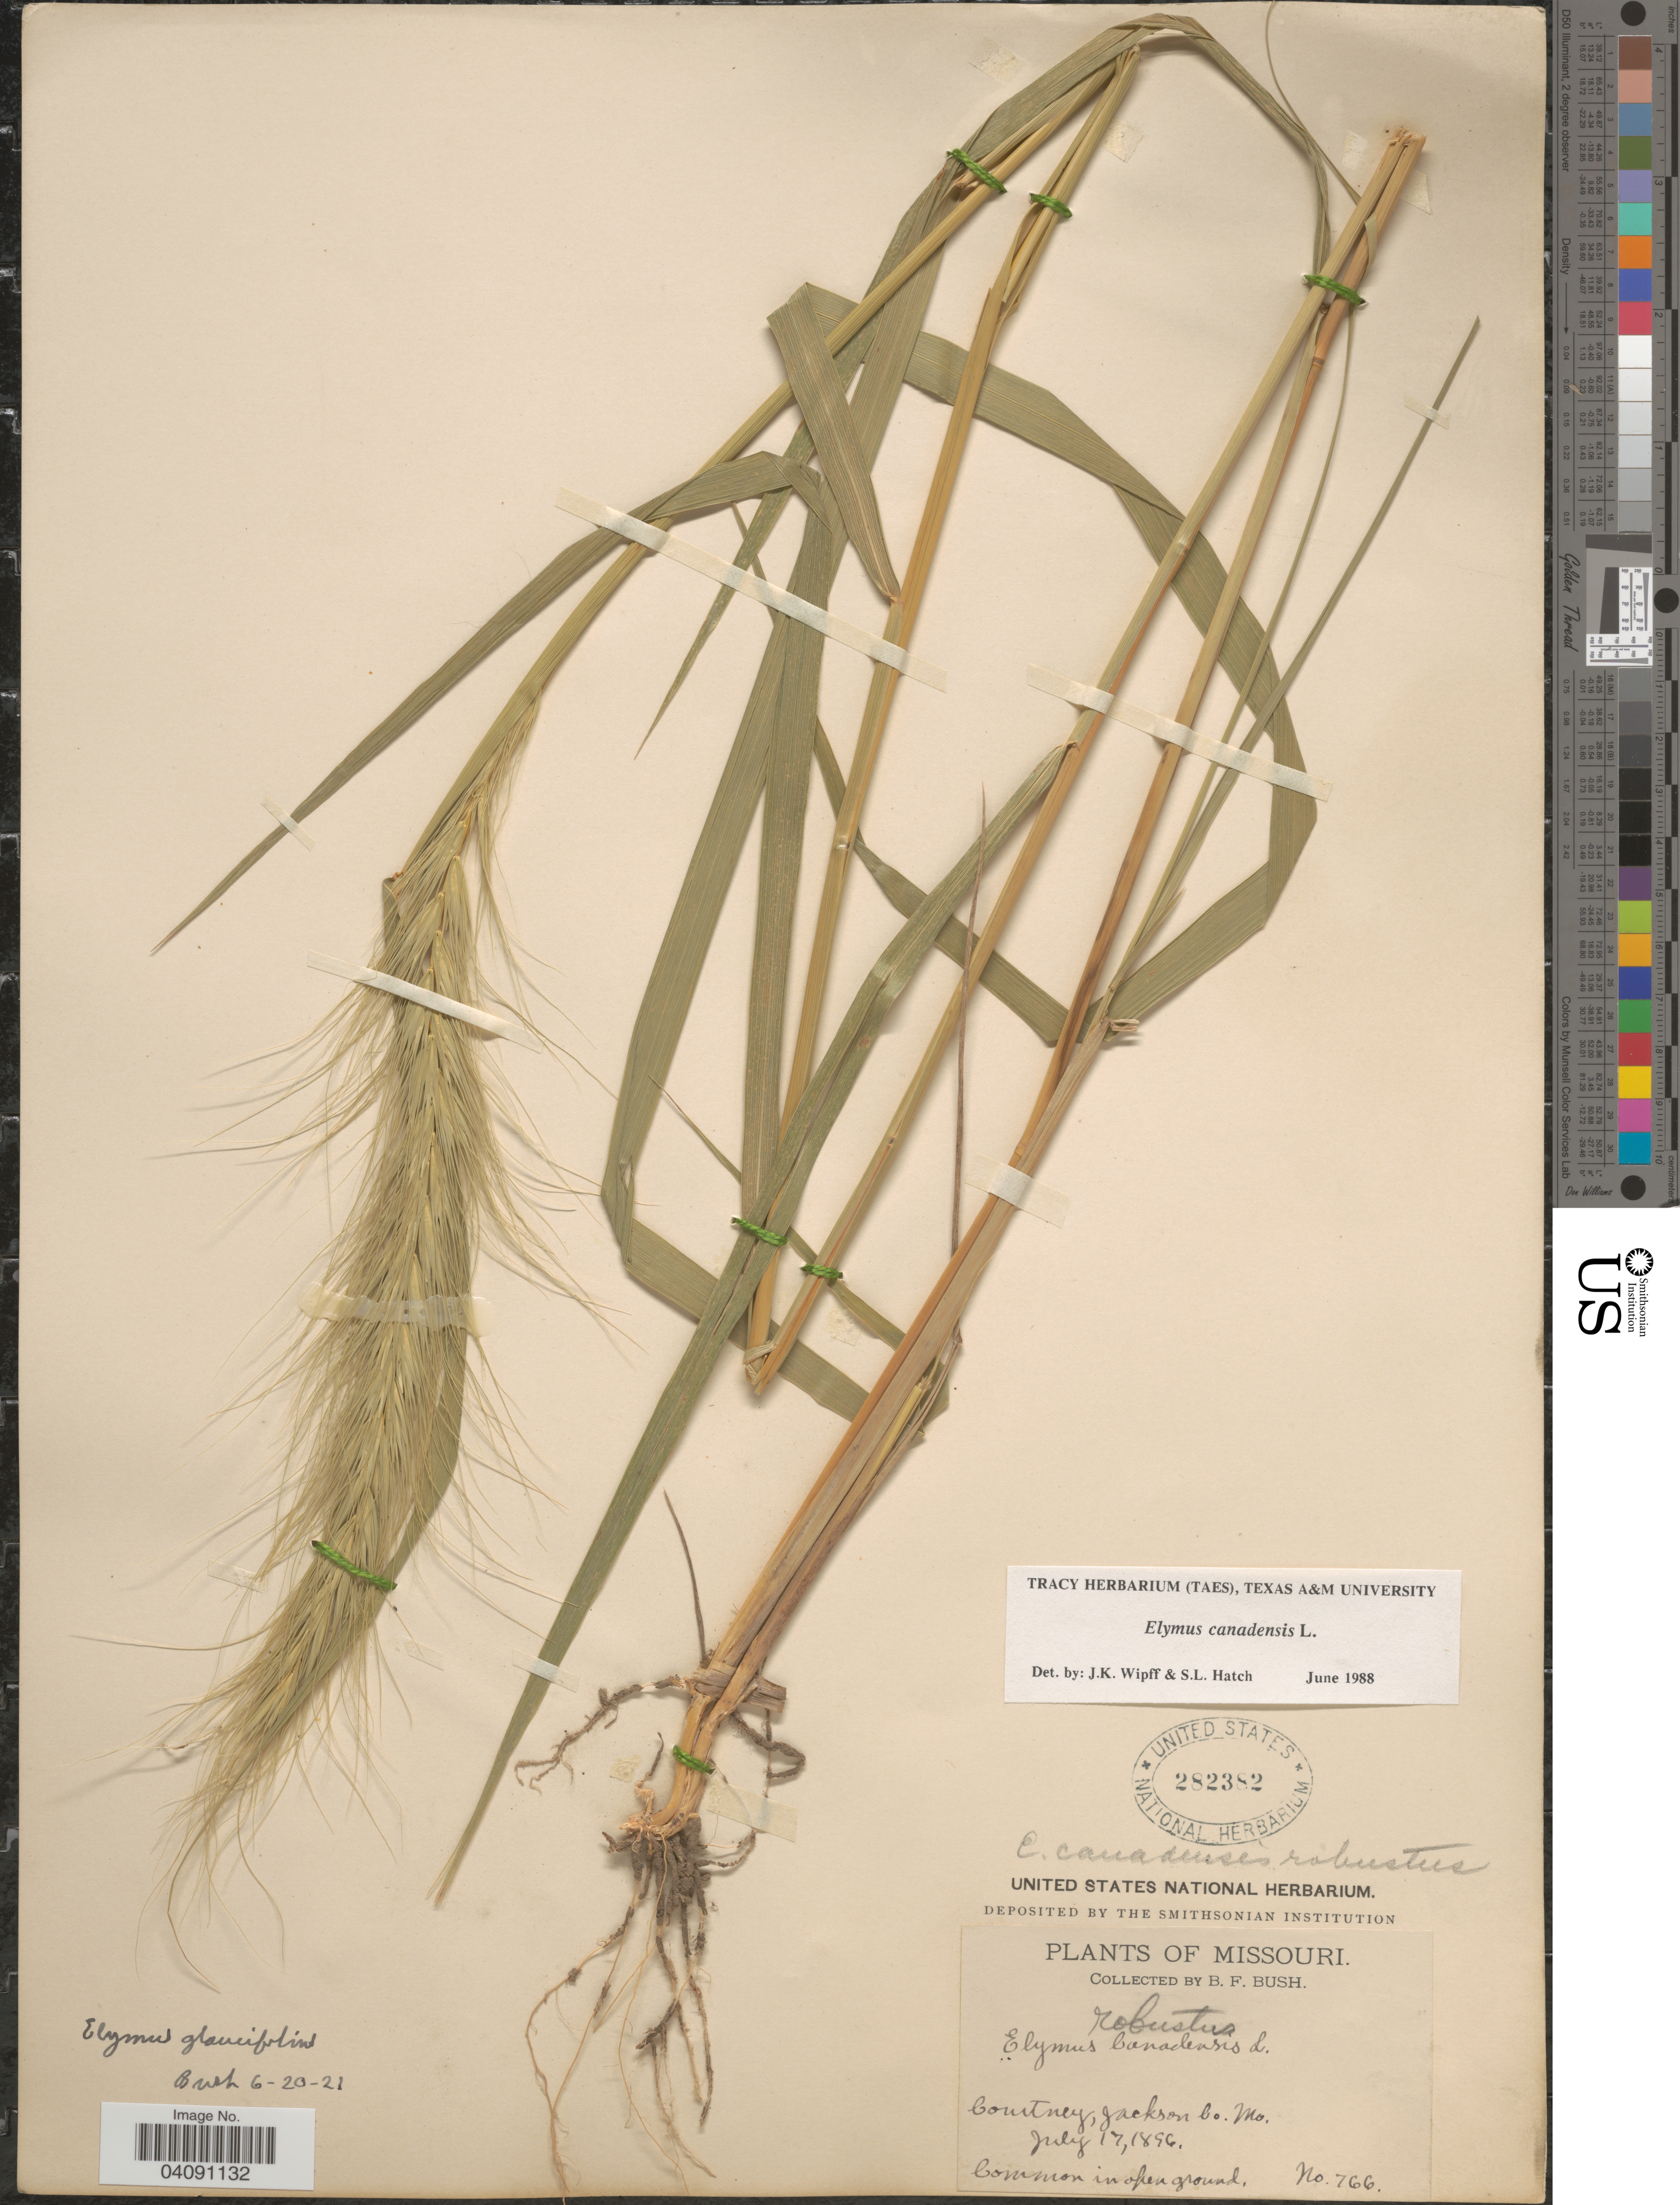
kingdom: Plantae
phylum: Tracheophyta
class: Liliopsida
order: Poales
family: Poaceae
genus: Elymus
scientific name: Elymus canadensis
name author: L.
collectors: B. F. Bush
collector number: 766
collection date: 1896-07-17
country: United States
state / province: Missouri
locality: Courtney, Jackson Co.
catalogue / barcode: US 282382